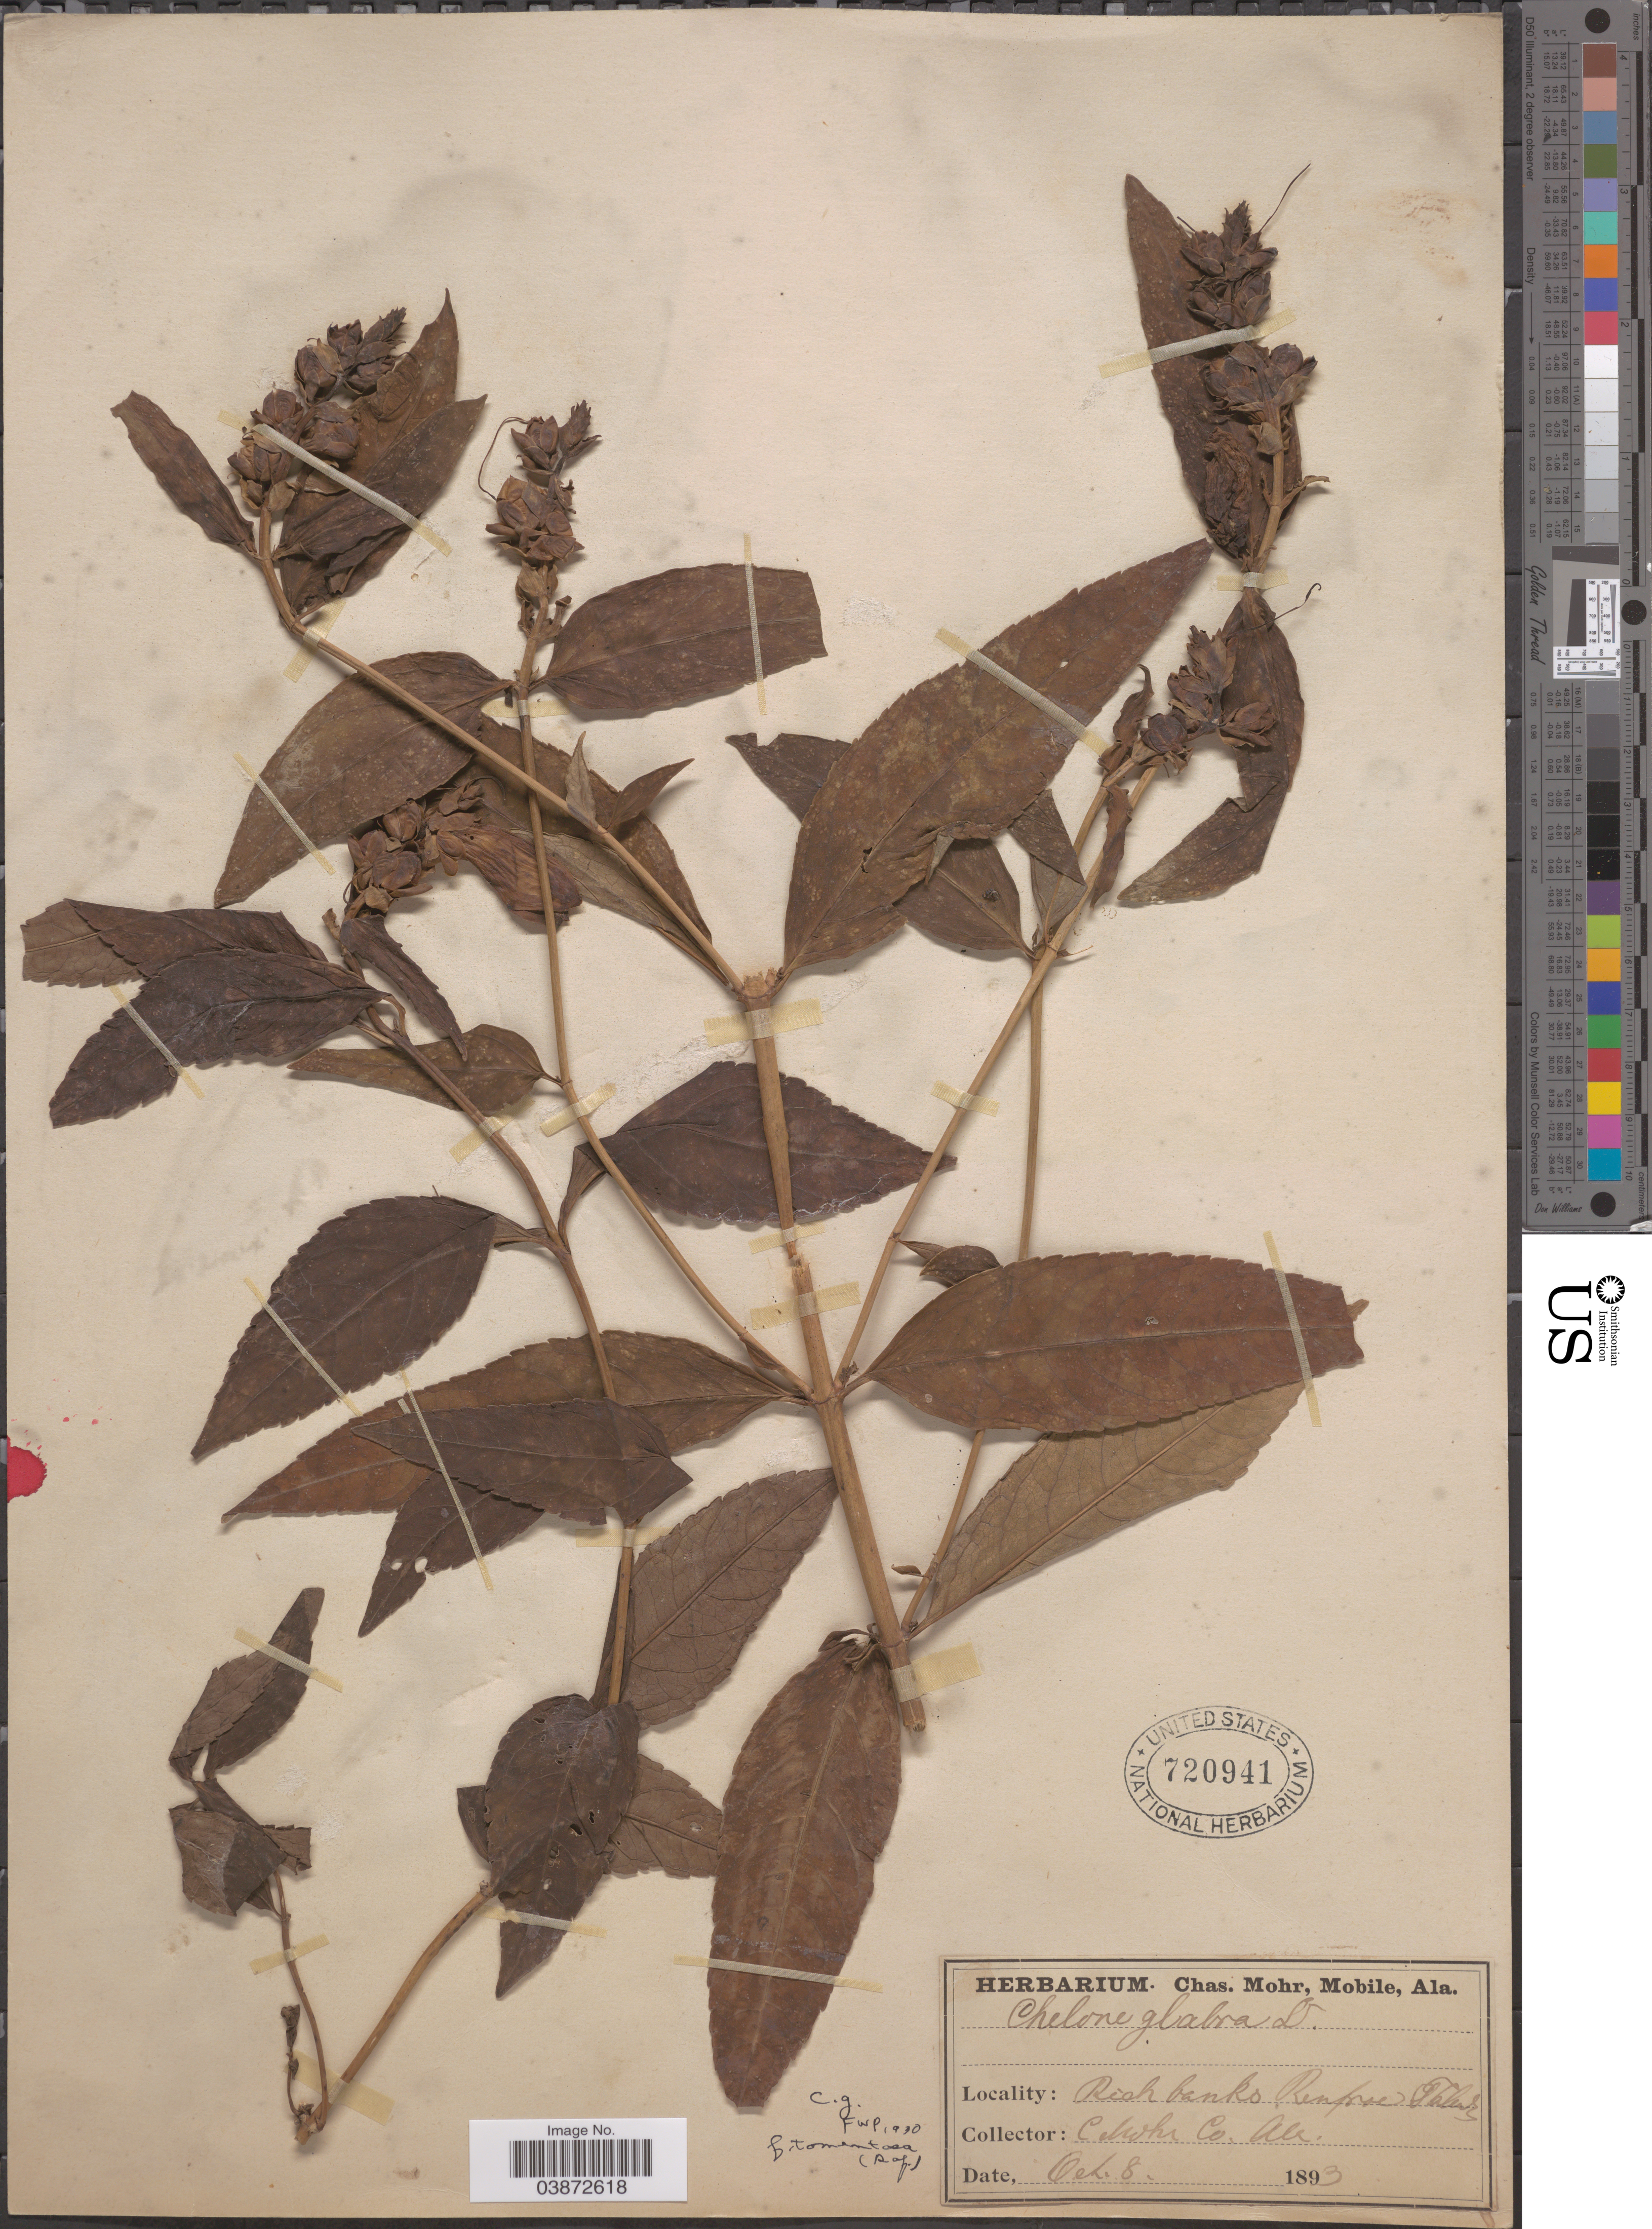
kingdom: Plantae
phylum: Tracheophyta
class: Magnoliopsida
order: Lamiales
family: Plantaginaceae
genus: Chelone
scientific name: Chelone glabra f. tomentosa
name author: (Raf.) Pennell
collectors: Mohr, C. T. (herbarium)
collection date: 1893-10-08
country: United States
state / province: Alabama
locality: Rich banks. Renfroe.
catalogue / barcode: US 720941